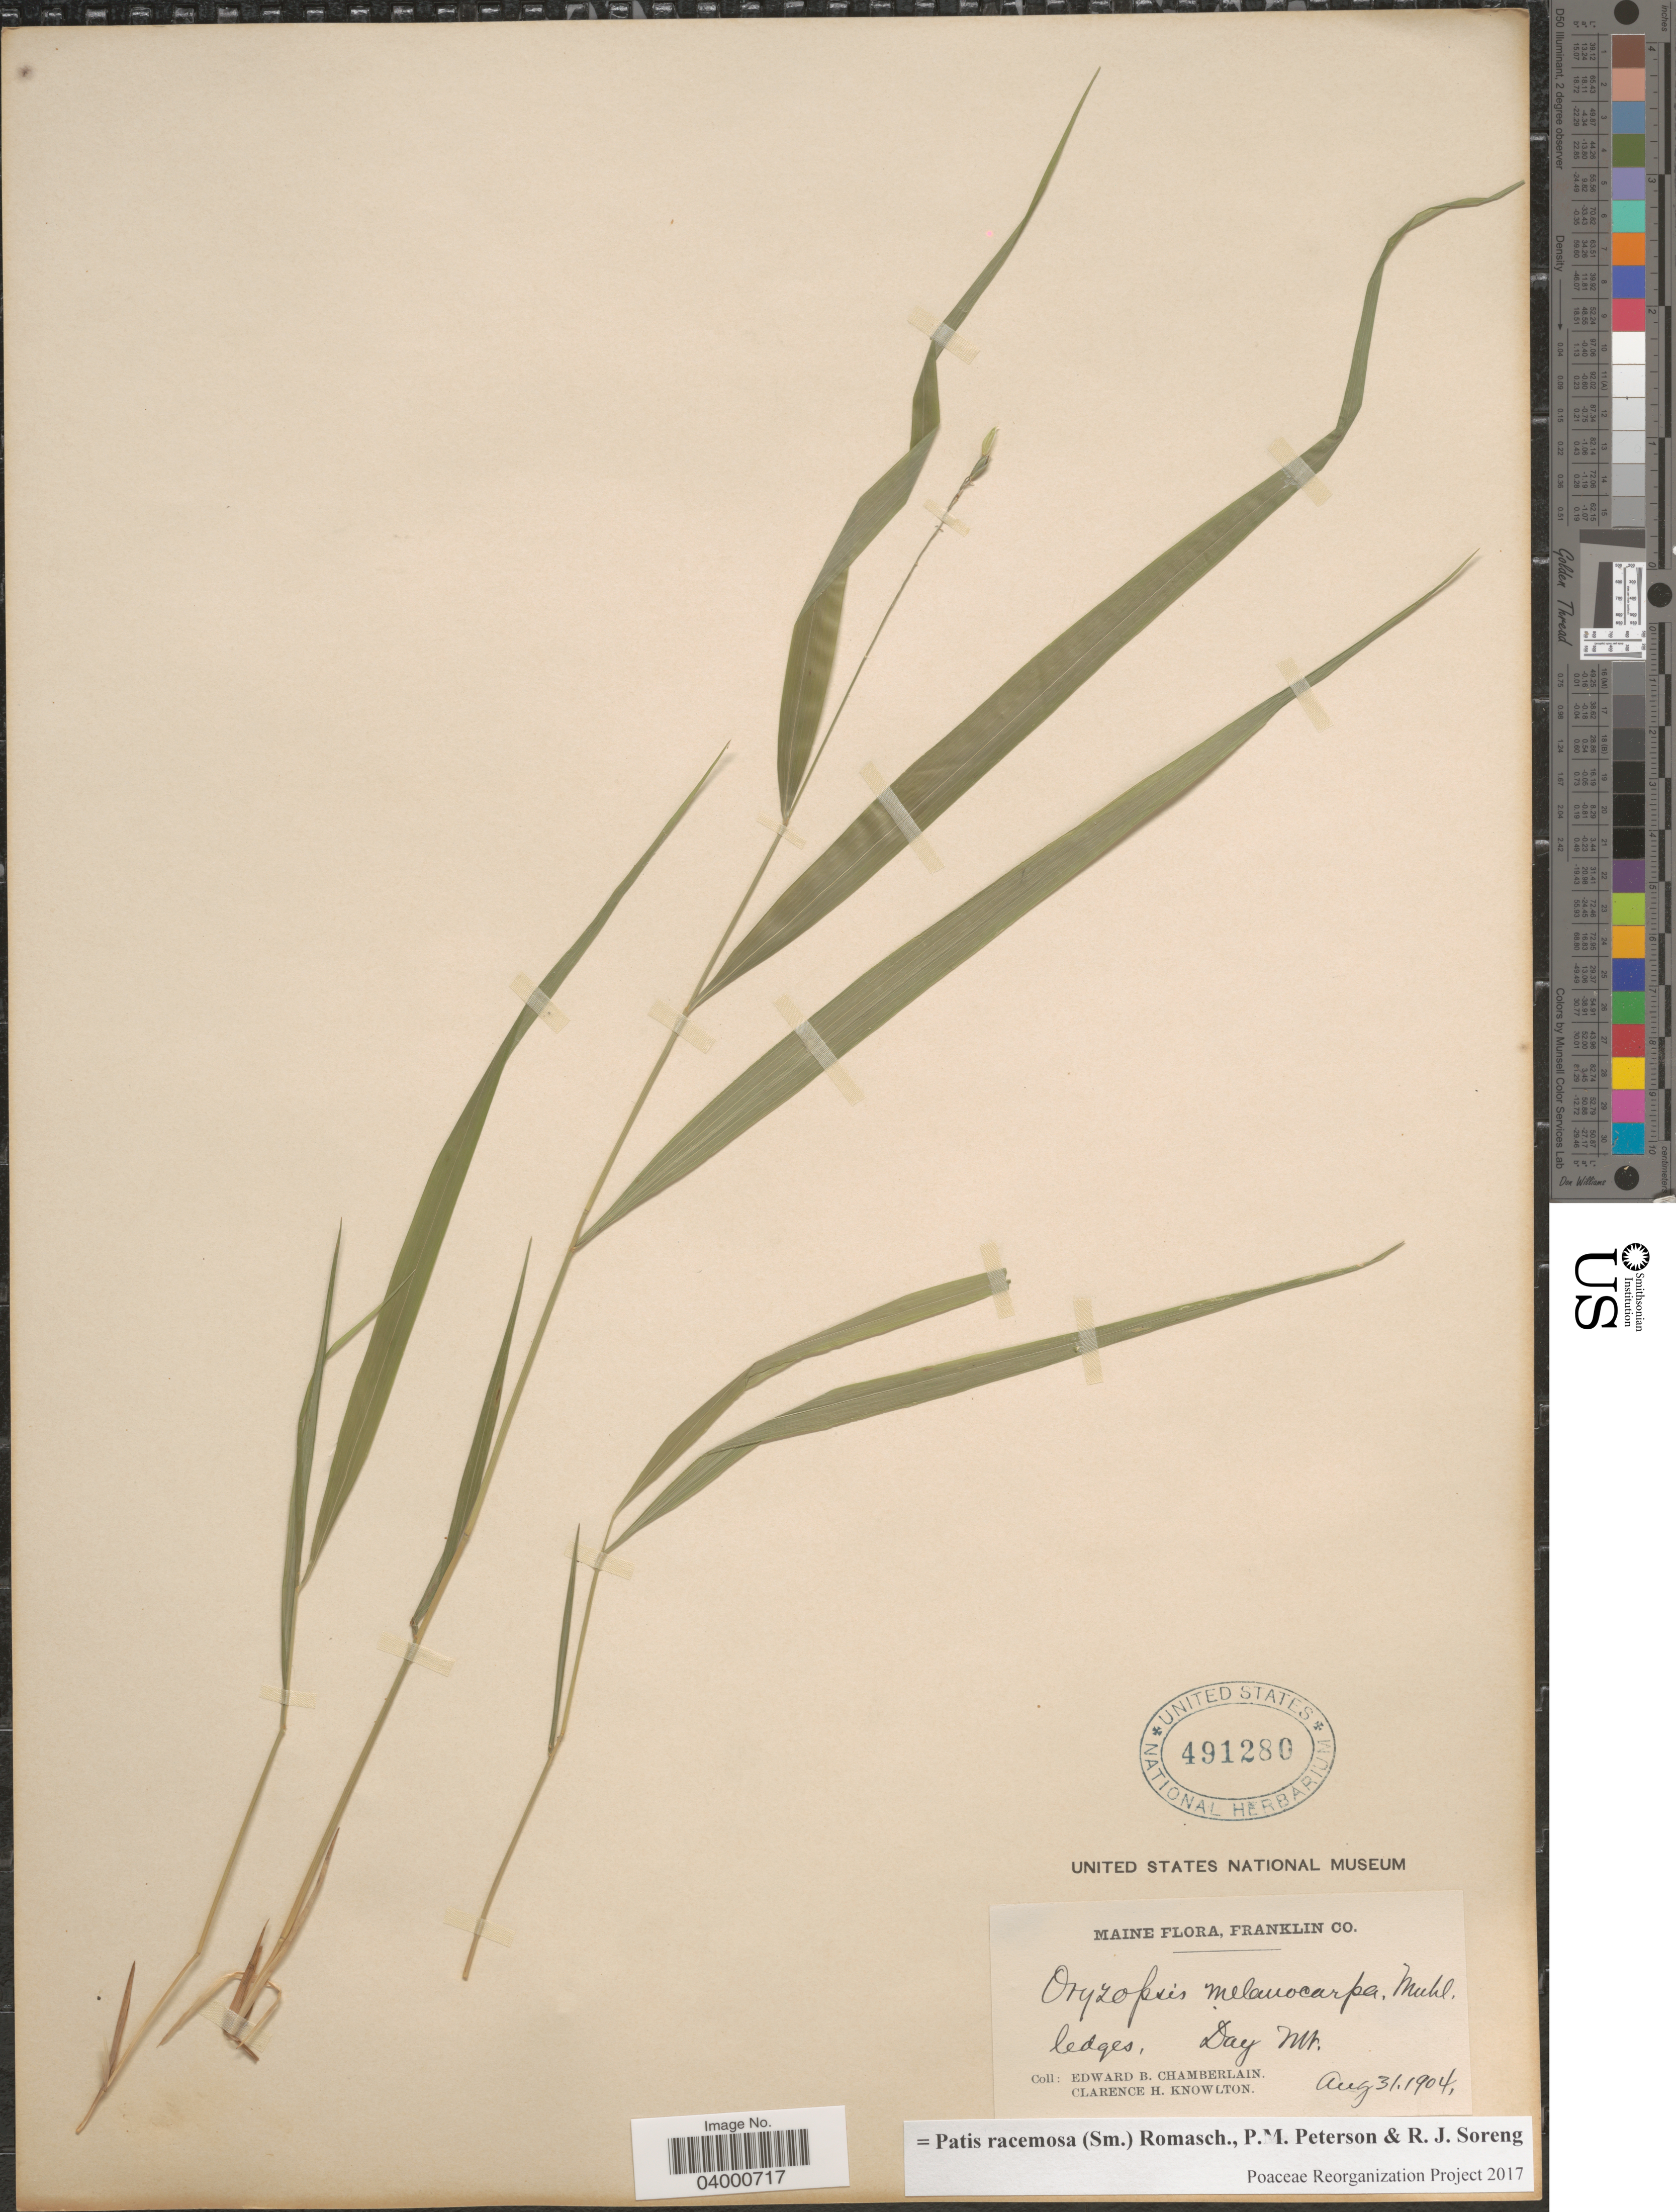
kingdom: Plantae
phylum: Tracheophyta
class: Liliopsida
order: Poales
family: Poaceae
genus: Patis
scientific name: Patis racemosa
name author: (Sm.) Romasch. et al.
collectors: E. Chamberlain & C. H. Knowlton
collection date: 1904-08-31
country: United States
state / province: Maine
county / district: Franklin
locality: Day Mt.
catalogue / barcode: US 491280